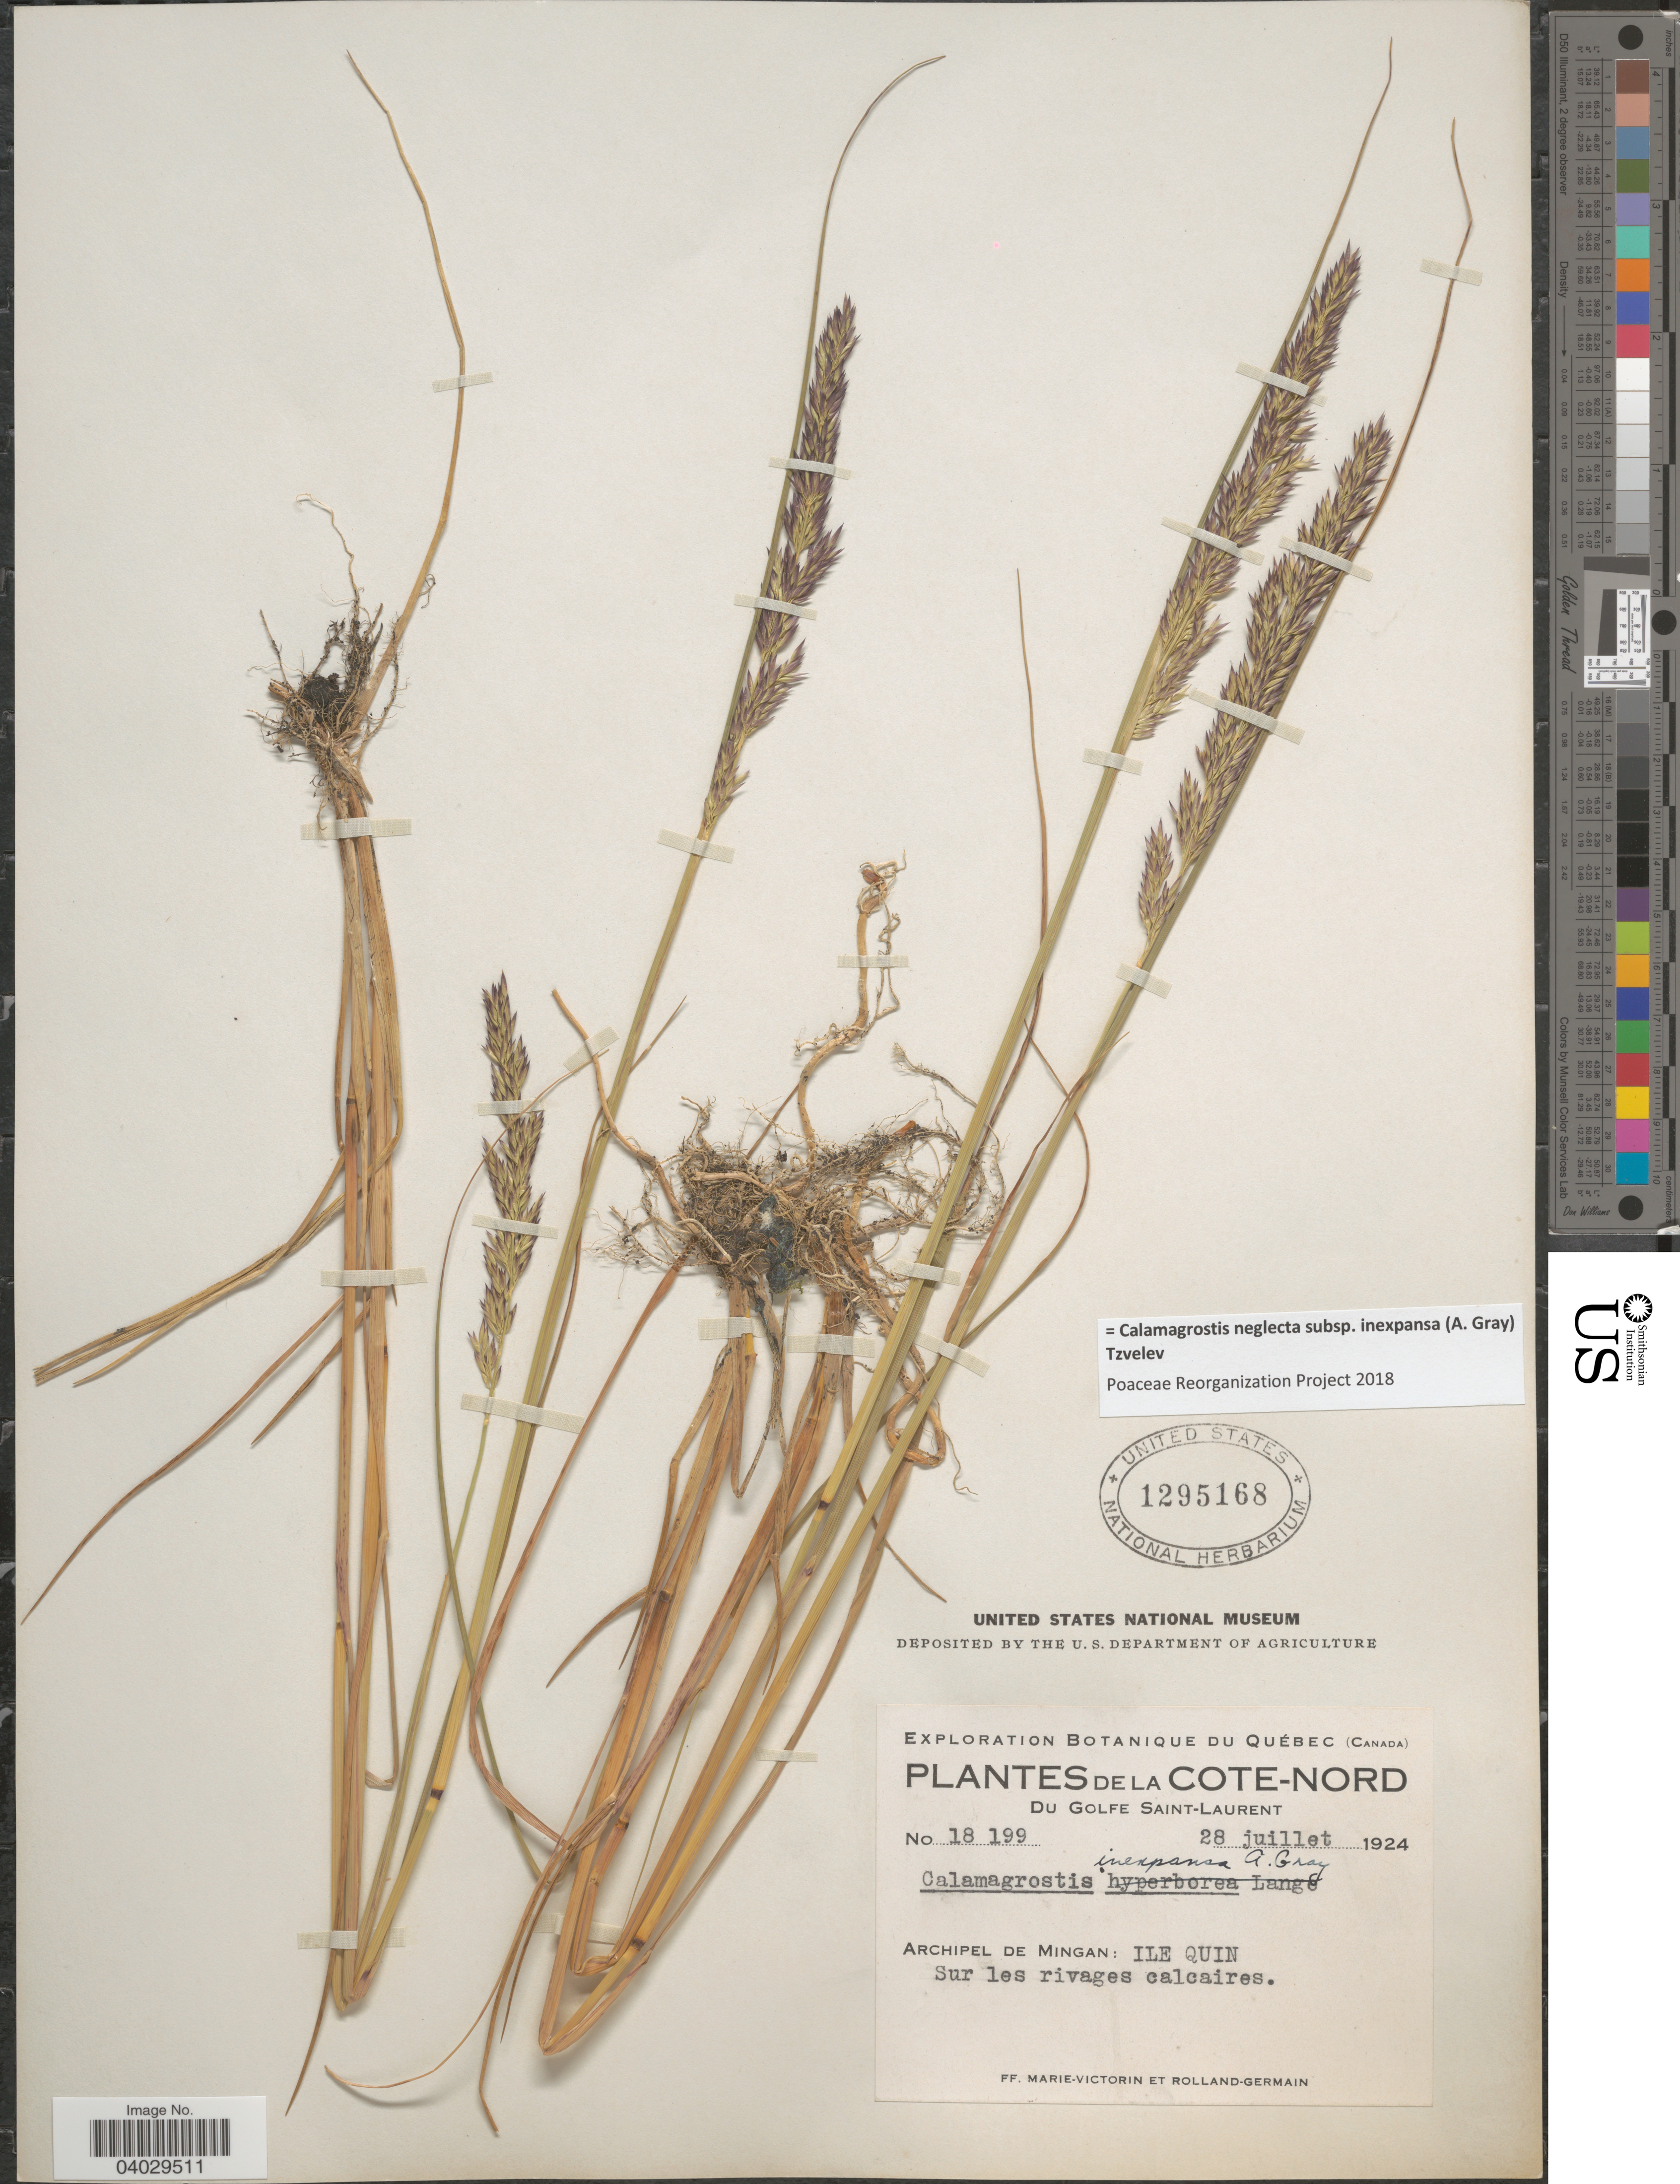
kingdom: Plantae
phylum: Tracheophyta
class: Liliopsida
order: Poales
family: Poaceae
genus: Calamagrostis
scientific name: Calamagrostis neglecta subsp. inexpansa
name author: (A. Gray) Tzvelev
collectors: F. Marie-Victorin & Rolland-Germain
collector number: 18199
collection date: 1924-07-28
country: Canada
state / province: Quebec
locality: Cote-Nord. Du Golfe Saint-Laurent. Archipel de Mingan: Ile Quin. Sur les rivages calcaires.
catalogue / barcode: US 1295168